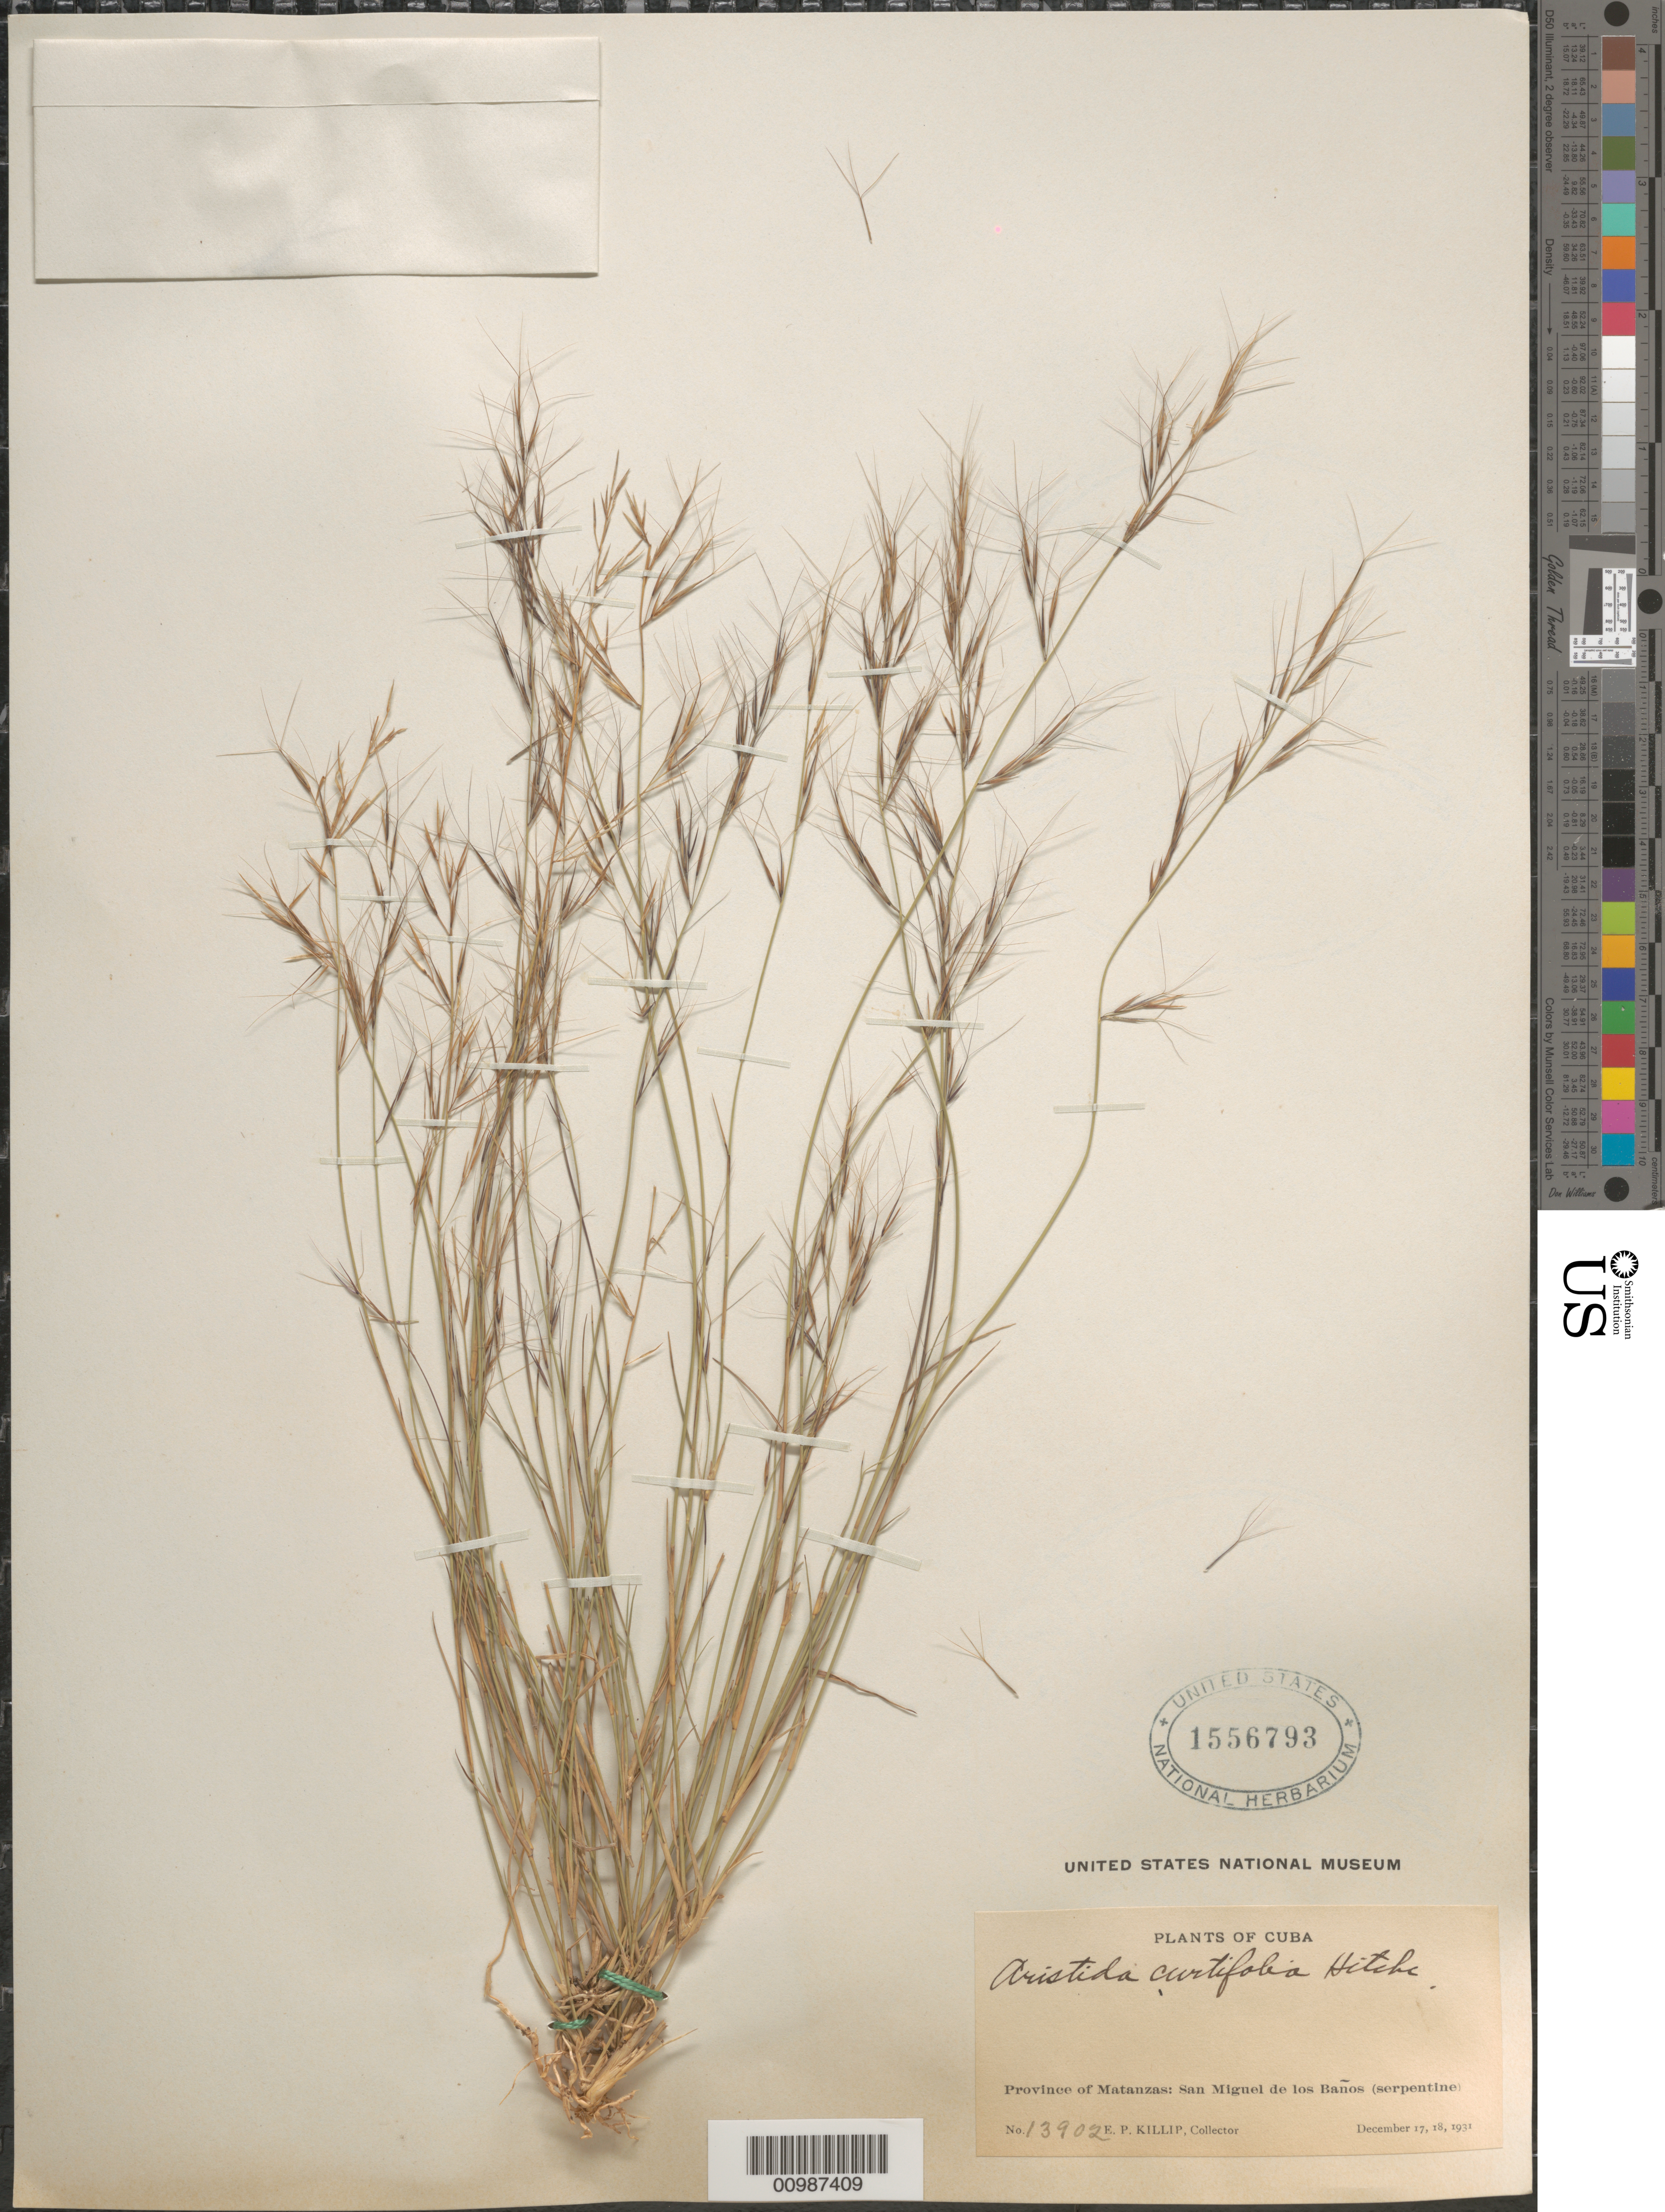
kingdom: Plantae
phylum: Tracheophyta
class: Liliopsida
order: Poales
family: Poaceae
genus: Aristida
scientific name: Aristida curtifolia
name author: Hitchc.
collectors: E. P. Killip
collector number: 13902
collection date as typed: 17 Dec 1931 or18 Dec 1931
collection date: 1931-12-17 or 1931-12-18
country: Cuba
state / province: Matanzas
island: Cuba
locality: San Miguel de los Banos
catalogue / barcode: US 1556793